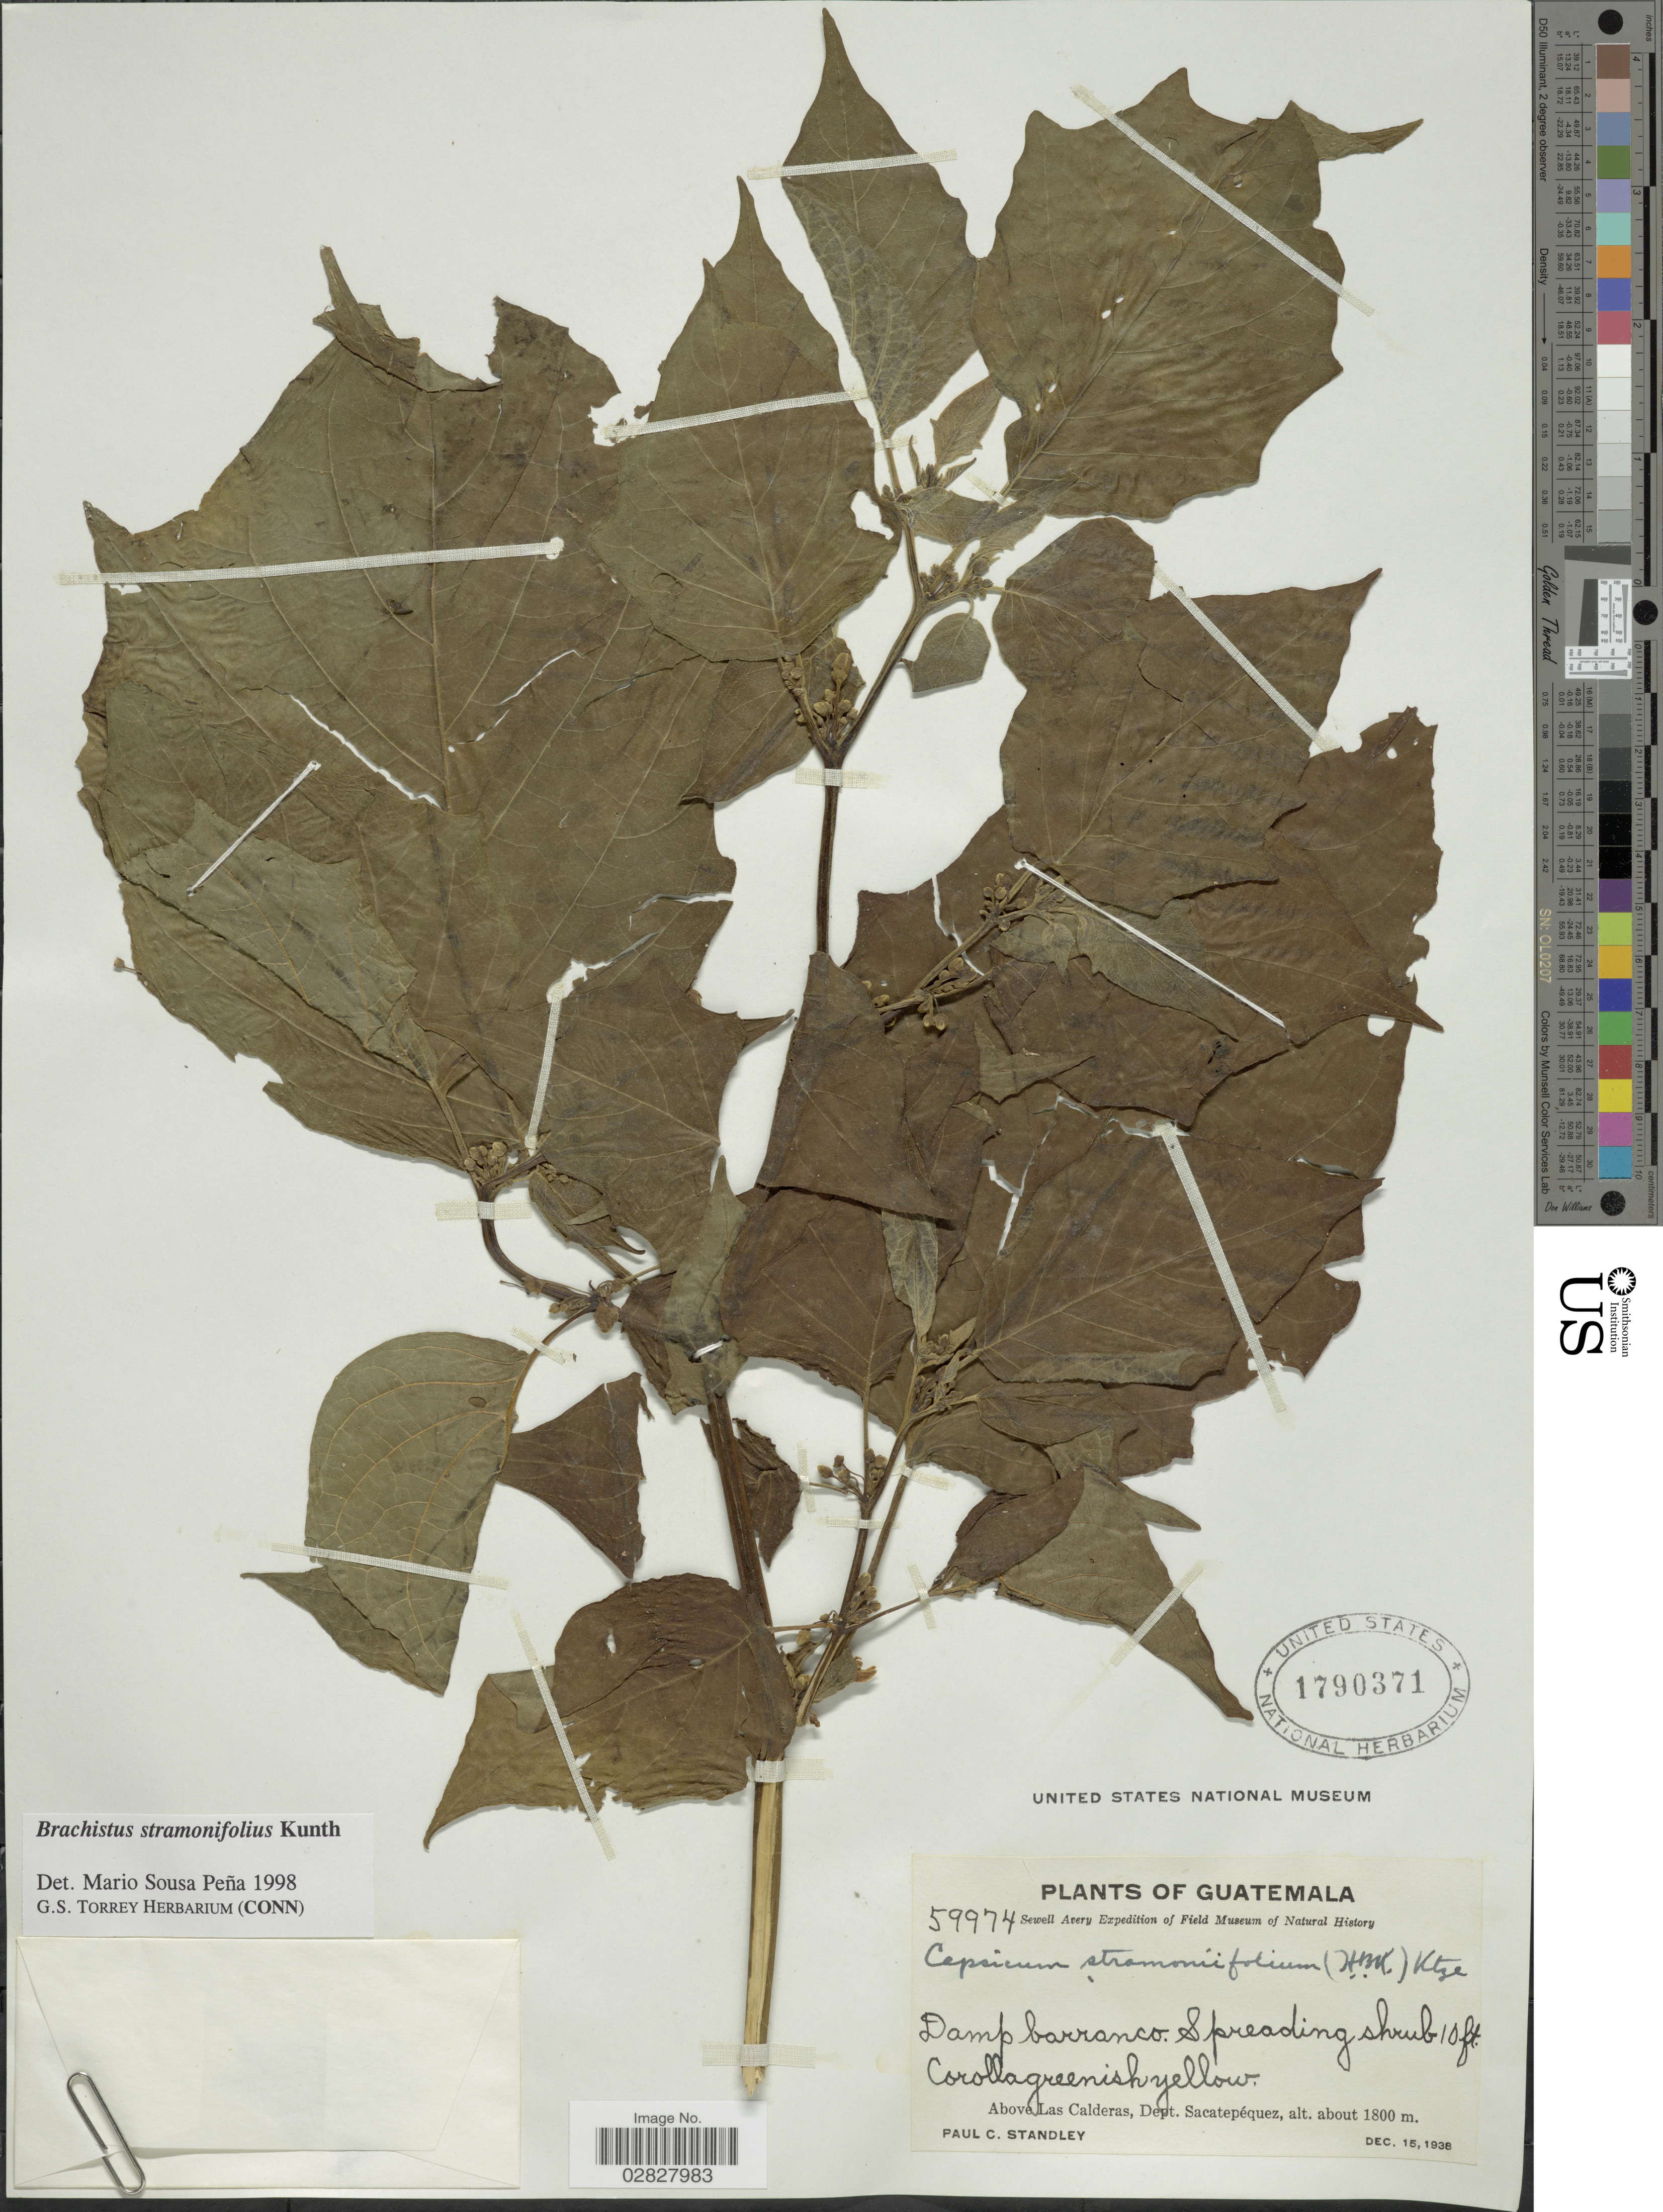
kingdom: Plantae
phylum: Tracheophyta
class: Magnoliopsida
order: Solanales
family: Solanaceae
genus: Brachistus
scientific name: Brachistus stramonifolius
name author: (Kunth) Miers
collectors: P. C. Standley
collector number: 59974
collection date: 1938-12-15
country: Guatemala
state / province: Sacatepéquez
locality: Above Las Calderas, Dept. Sacatepéquez.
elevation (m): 1800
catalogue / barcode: US 1790371